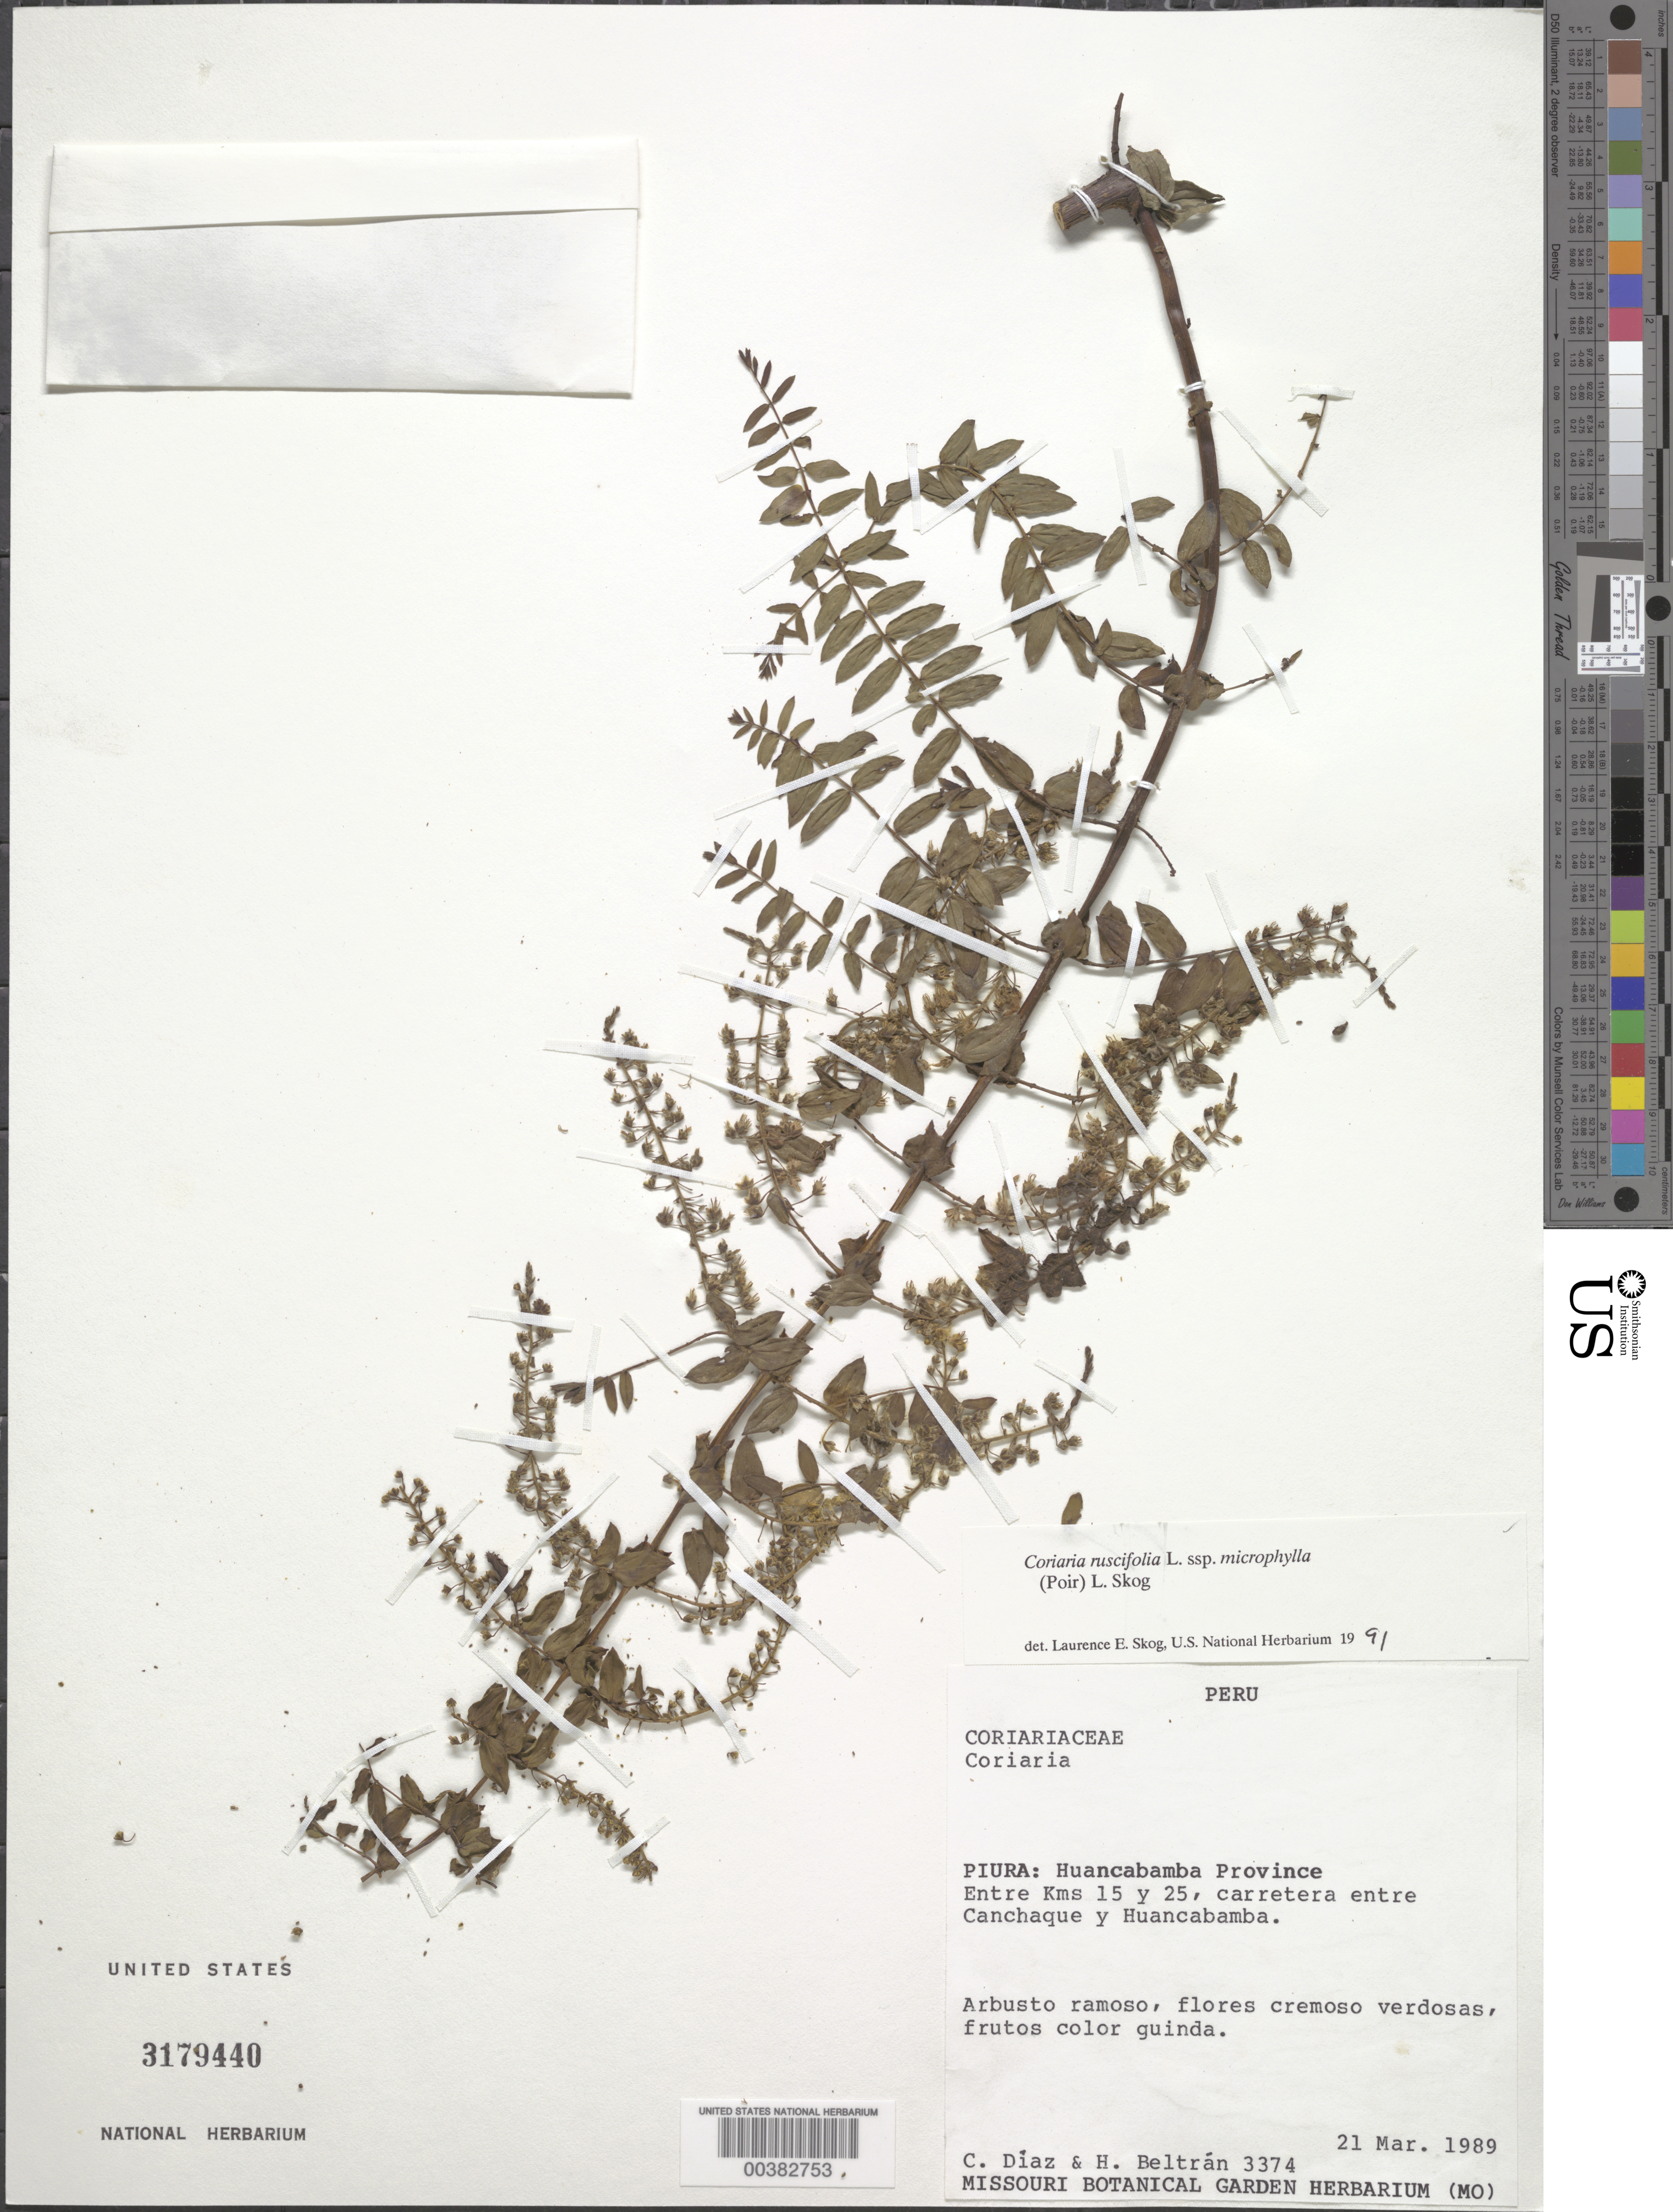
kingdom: Plantae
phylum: Tracheophyta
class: Magnoliopsida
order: Cucurbitales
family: Coriariaceae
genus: Coriaria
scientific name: Coriaria ruscifolia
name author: L.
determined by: Skog, Laurence E.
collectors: C. Díaz & H. Beltran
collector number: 3374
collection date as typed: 21 Mar 1989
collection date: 1989-03-21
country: Peru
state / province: Piura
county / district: Huancabamba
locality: Entre kms 15 y 25, carretera entre canchaque y huancabamba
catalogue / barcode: US 3179440